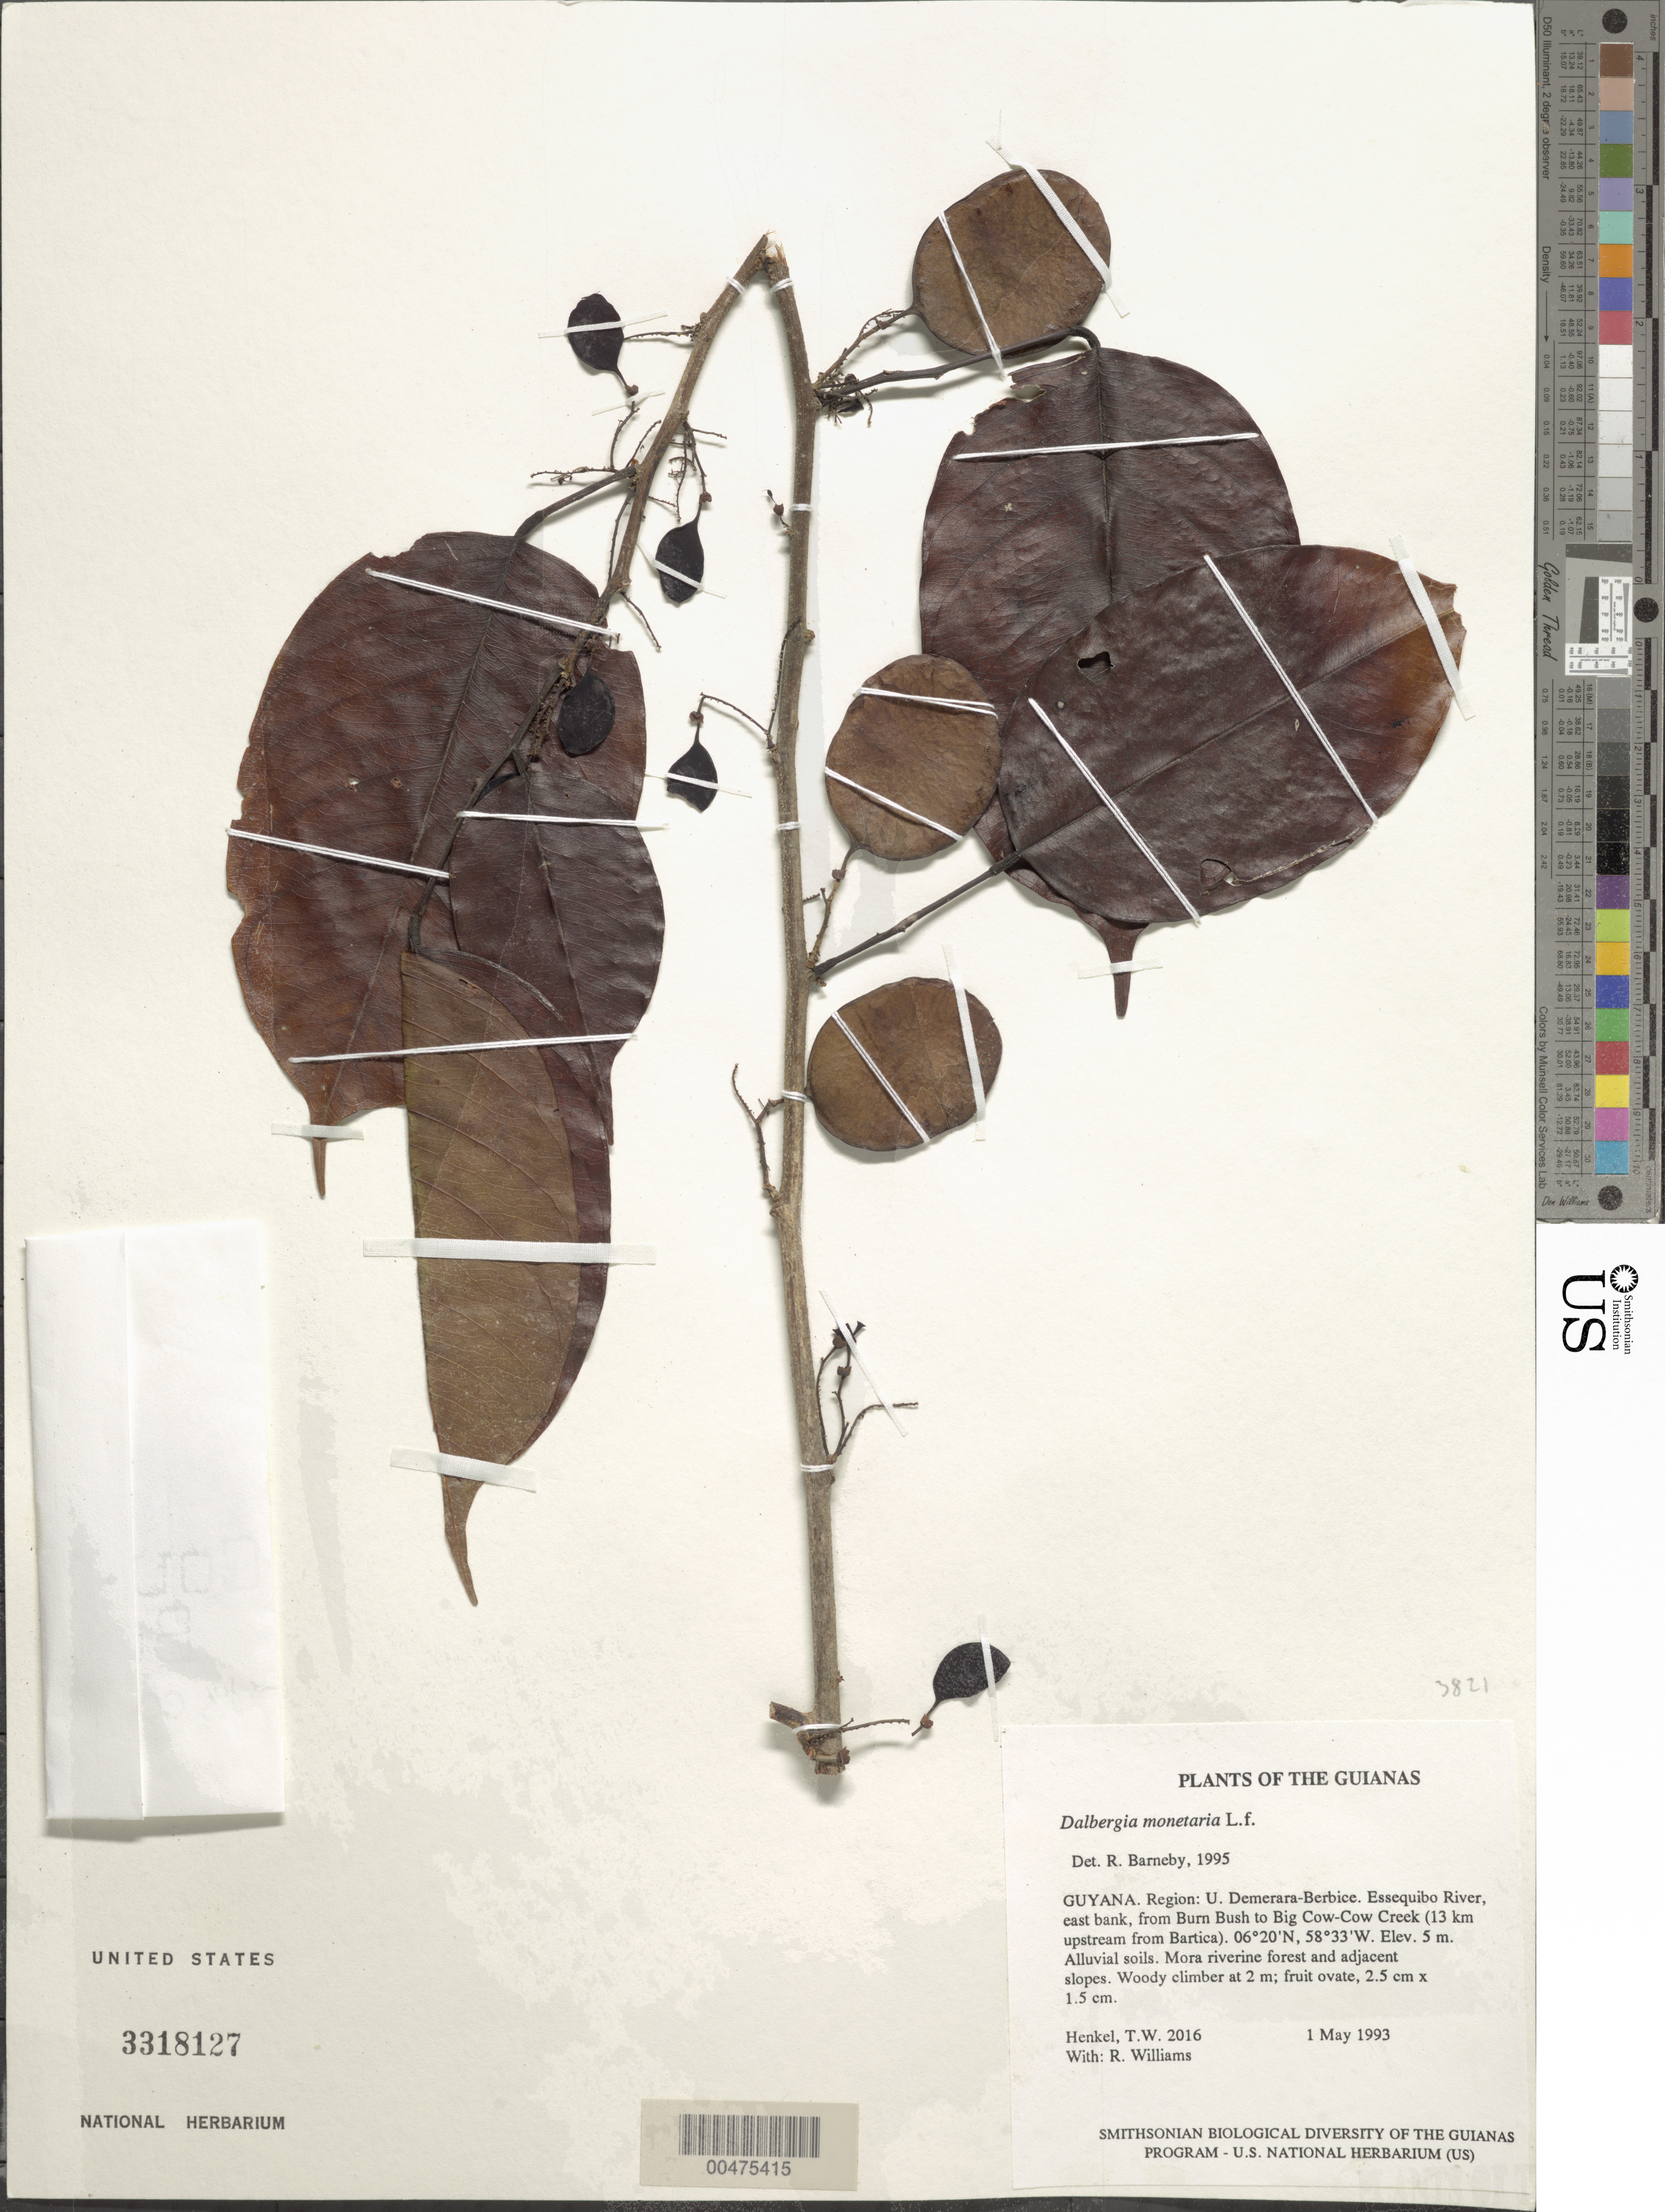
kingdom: Plantae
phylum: Tracheophyta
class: Magnoliopsida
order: Fabales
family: Fabaceae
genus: Dalbergia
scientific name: Dalbergia monetaria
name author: L. f.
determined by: Barneby, Rupert C., (NY)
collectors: T. Henkel & R. Williams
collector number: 2016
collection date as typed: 1 May 1993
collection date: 1993-05-01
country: Guyana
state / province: U. Demerara-Berbice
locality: Essequibo R, E bank, from Burn Bush to Big Cow-Cow Cr. (13 km upstream from Bartica)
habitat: Alluvial soils. Mora riverine forest and adjacent slopes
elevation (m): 5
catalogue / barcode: US 3318127